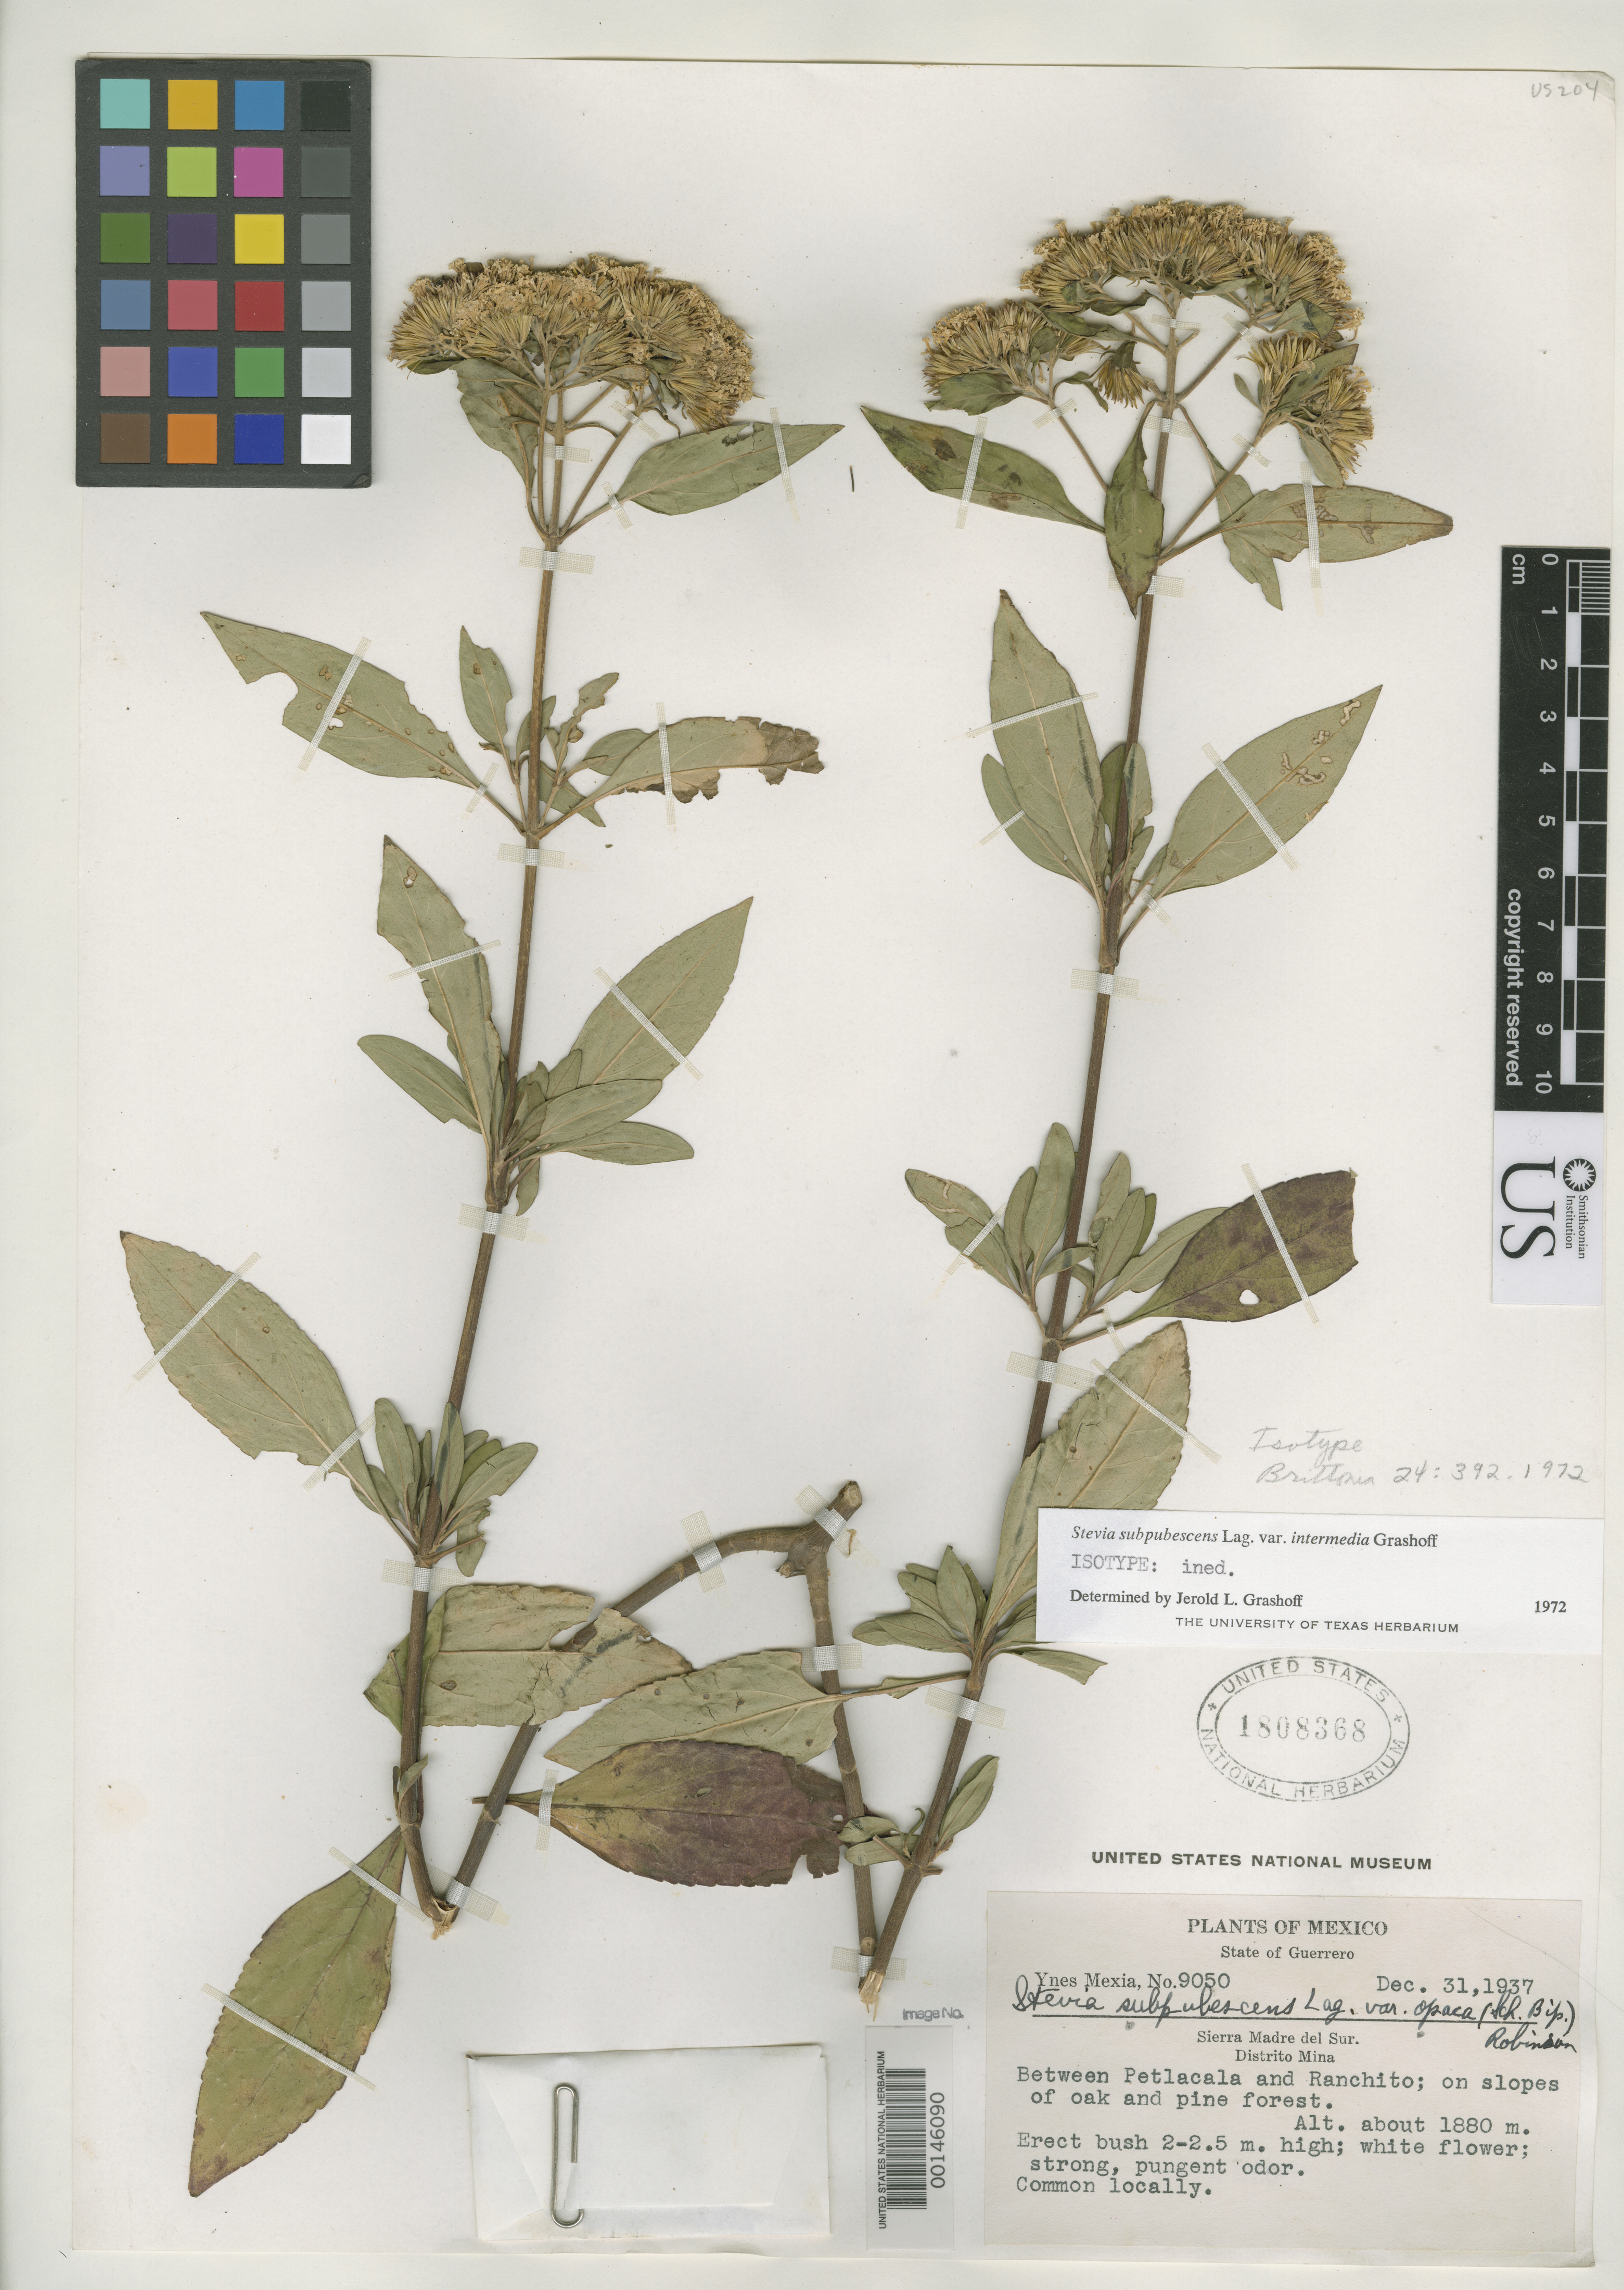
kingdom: Plantae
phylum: Tracheophyta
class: Magnoliopsida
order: Asterales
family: Asteraceae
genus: Stevia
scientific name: Stevia subpubescens var. intermedia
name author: Grashoff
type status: Isotype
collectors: Y. Mexia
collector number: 9050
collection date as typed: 31 Dec 1937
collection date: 1937-12-31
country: Mexico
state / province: Guerrero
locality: Between Petlacala and Ranchito.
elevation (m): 1880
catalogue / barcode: US 1808368